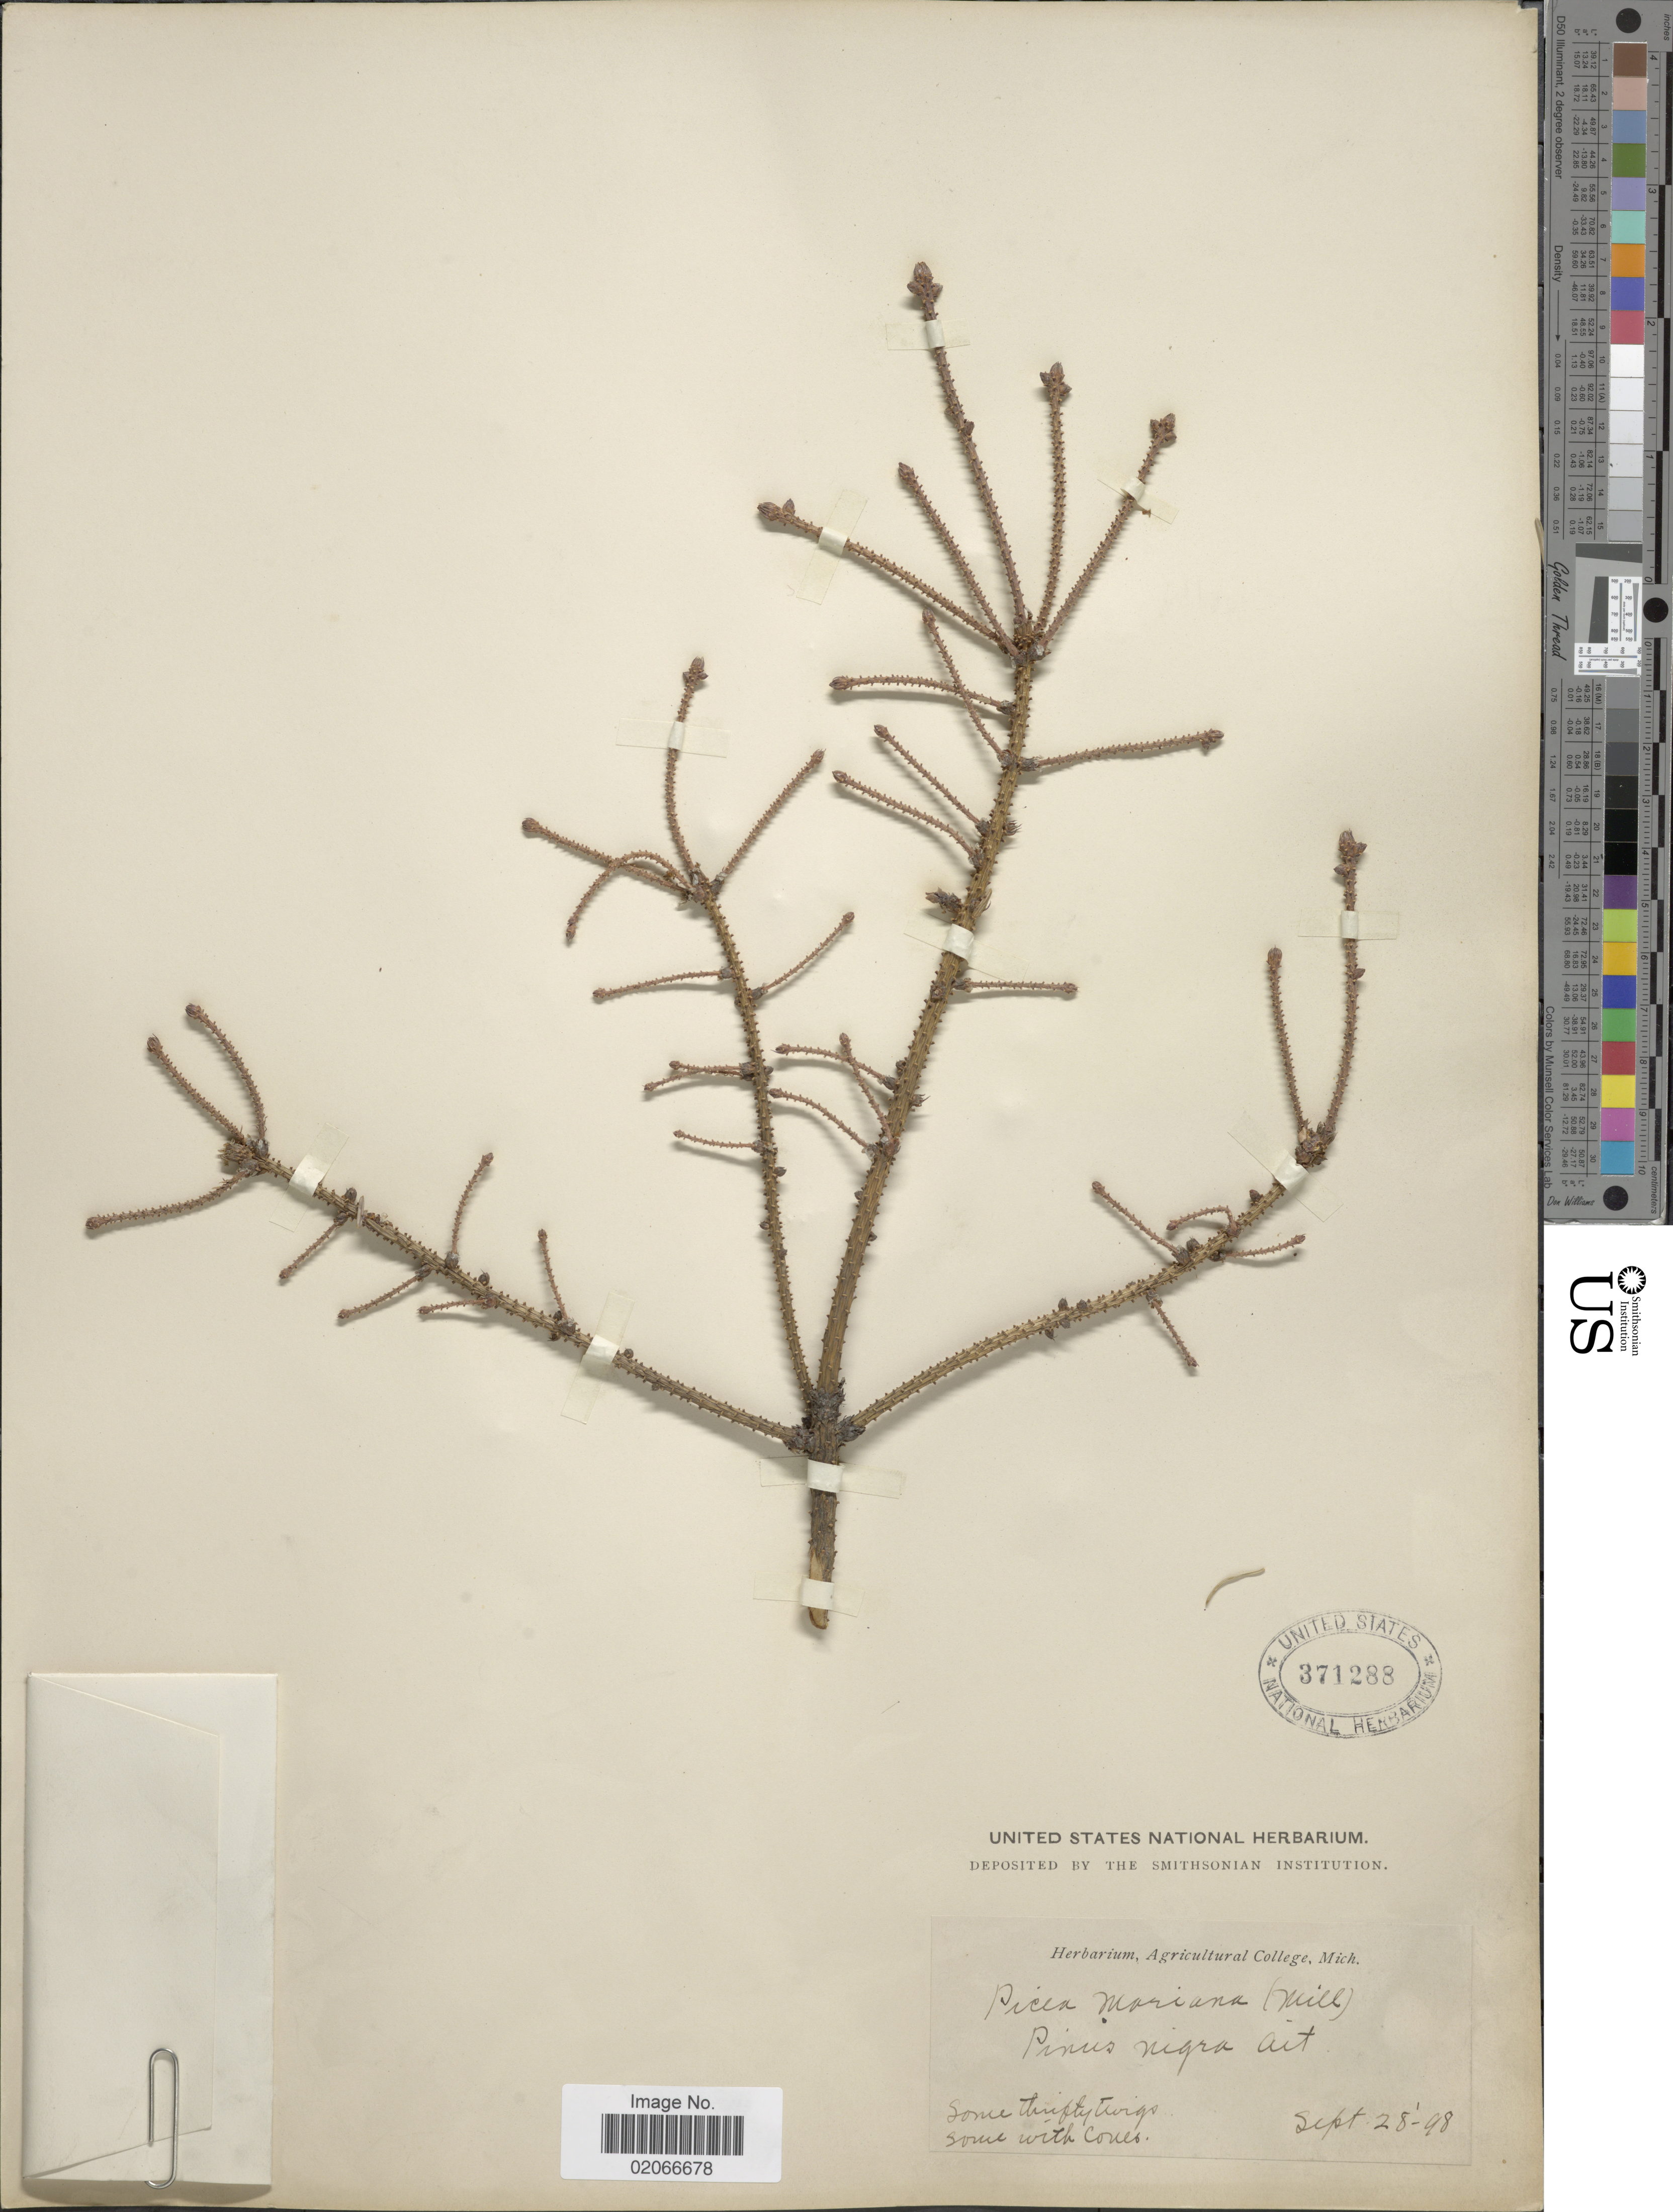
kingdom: Plantae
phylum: Tracheophyta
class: Pinopsida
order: Pinales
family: Pinaceae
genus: Picea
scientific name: Picea mariana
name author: (Mill.) Britton, Stearns & Poggenb.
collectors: ex herb. Agricultural College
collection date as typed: Transcribed d/m/y: 28/9/98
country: United States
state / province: Michigan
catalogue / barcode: US 371288